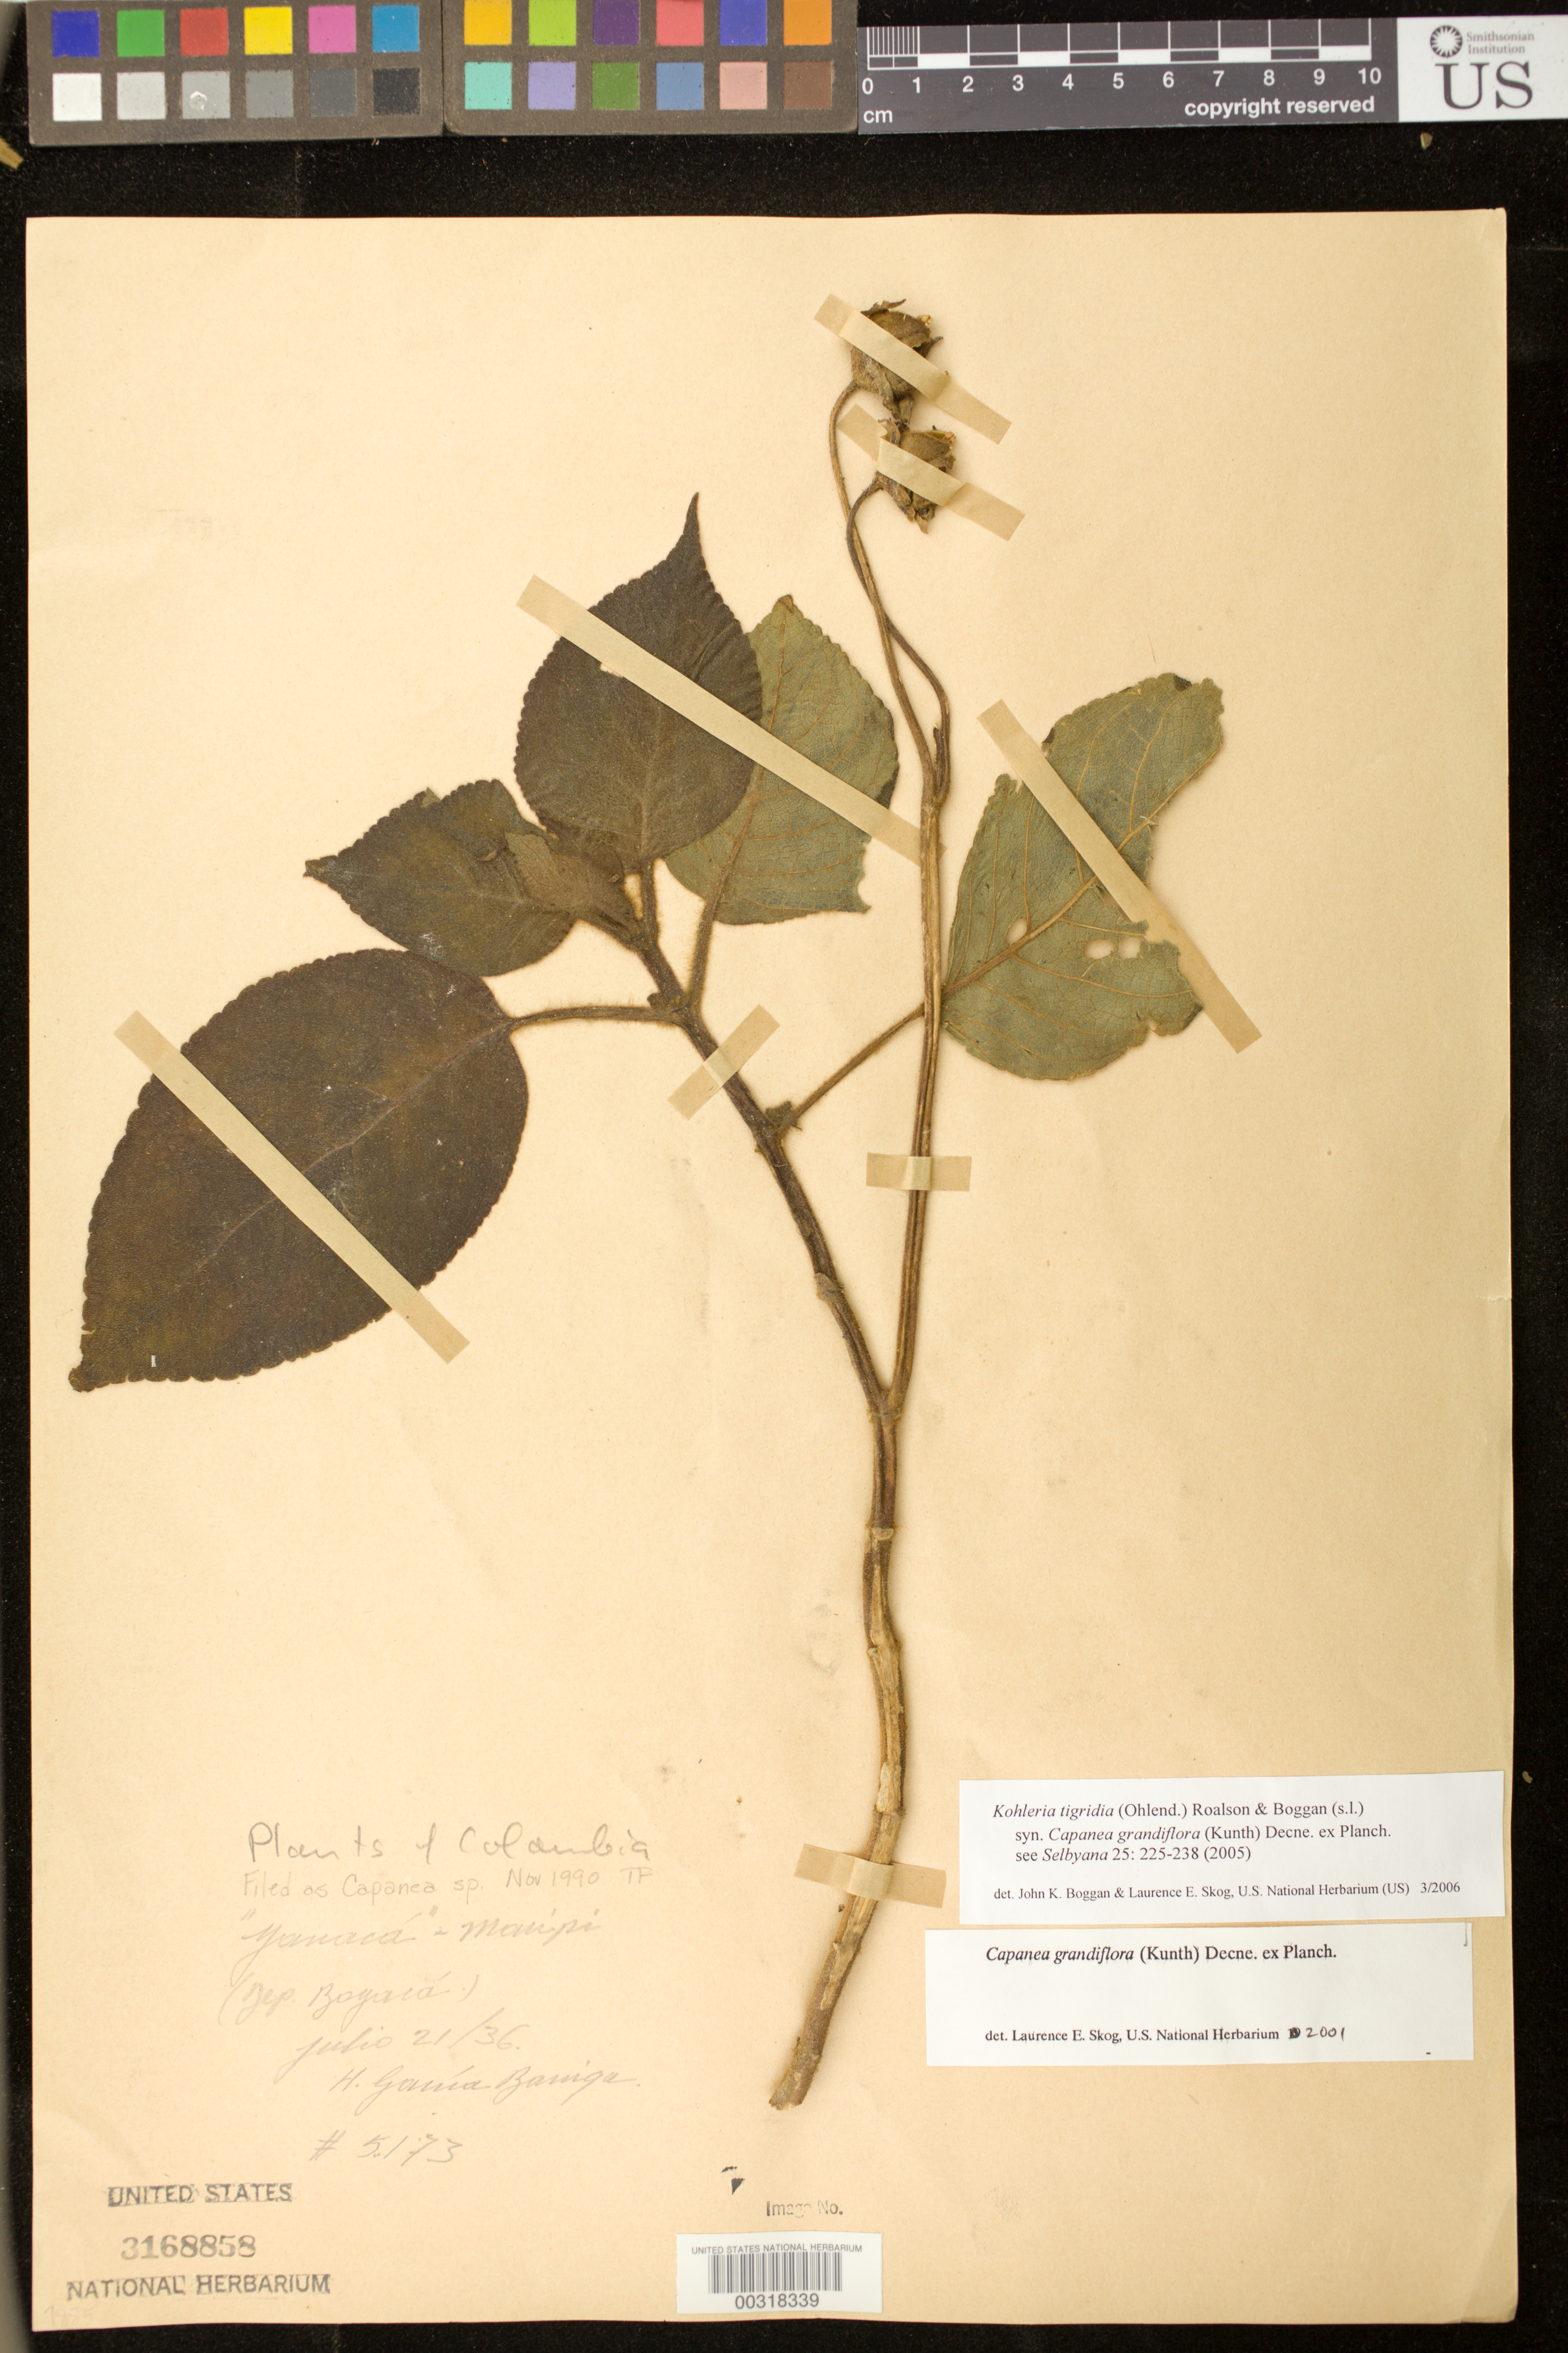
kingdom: Plantae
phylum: Tracheophyta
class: Magnoliopsida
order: Lamiales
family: Gesneriaceae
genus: Kohleria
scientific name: Kohleria tigridia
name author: (Ohlend.) Roalson & Boggan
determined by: Boggan, J. K.; Skog, L. E.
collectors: H. García Barriga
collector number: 5173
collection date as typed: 21 Jul 1936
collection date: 1936-07-21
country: Colombia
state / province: Boyacá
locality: Yanaca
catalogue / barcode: US 3168858